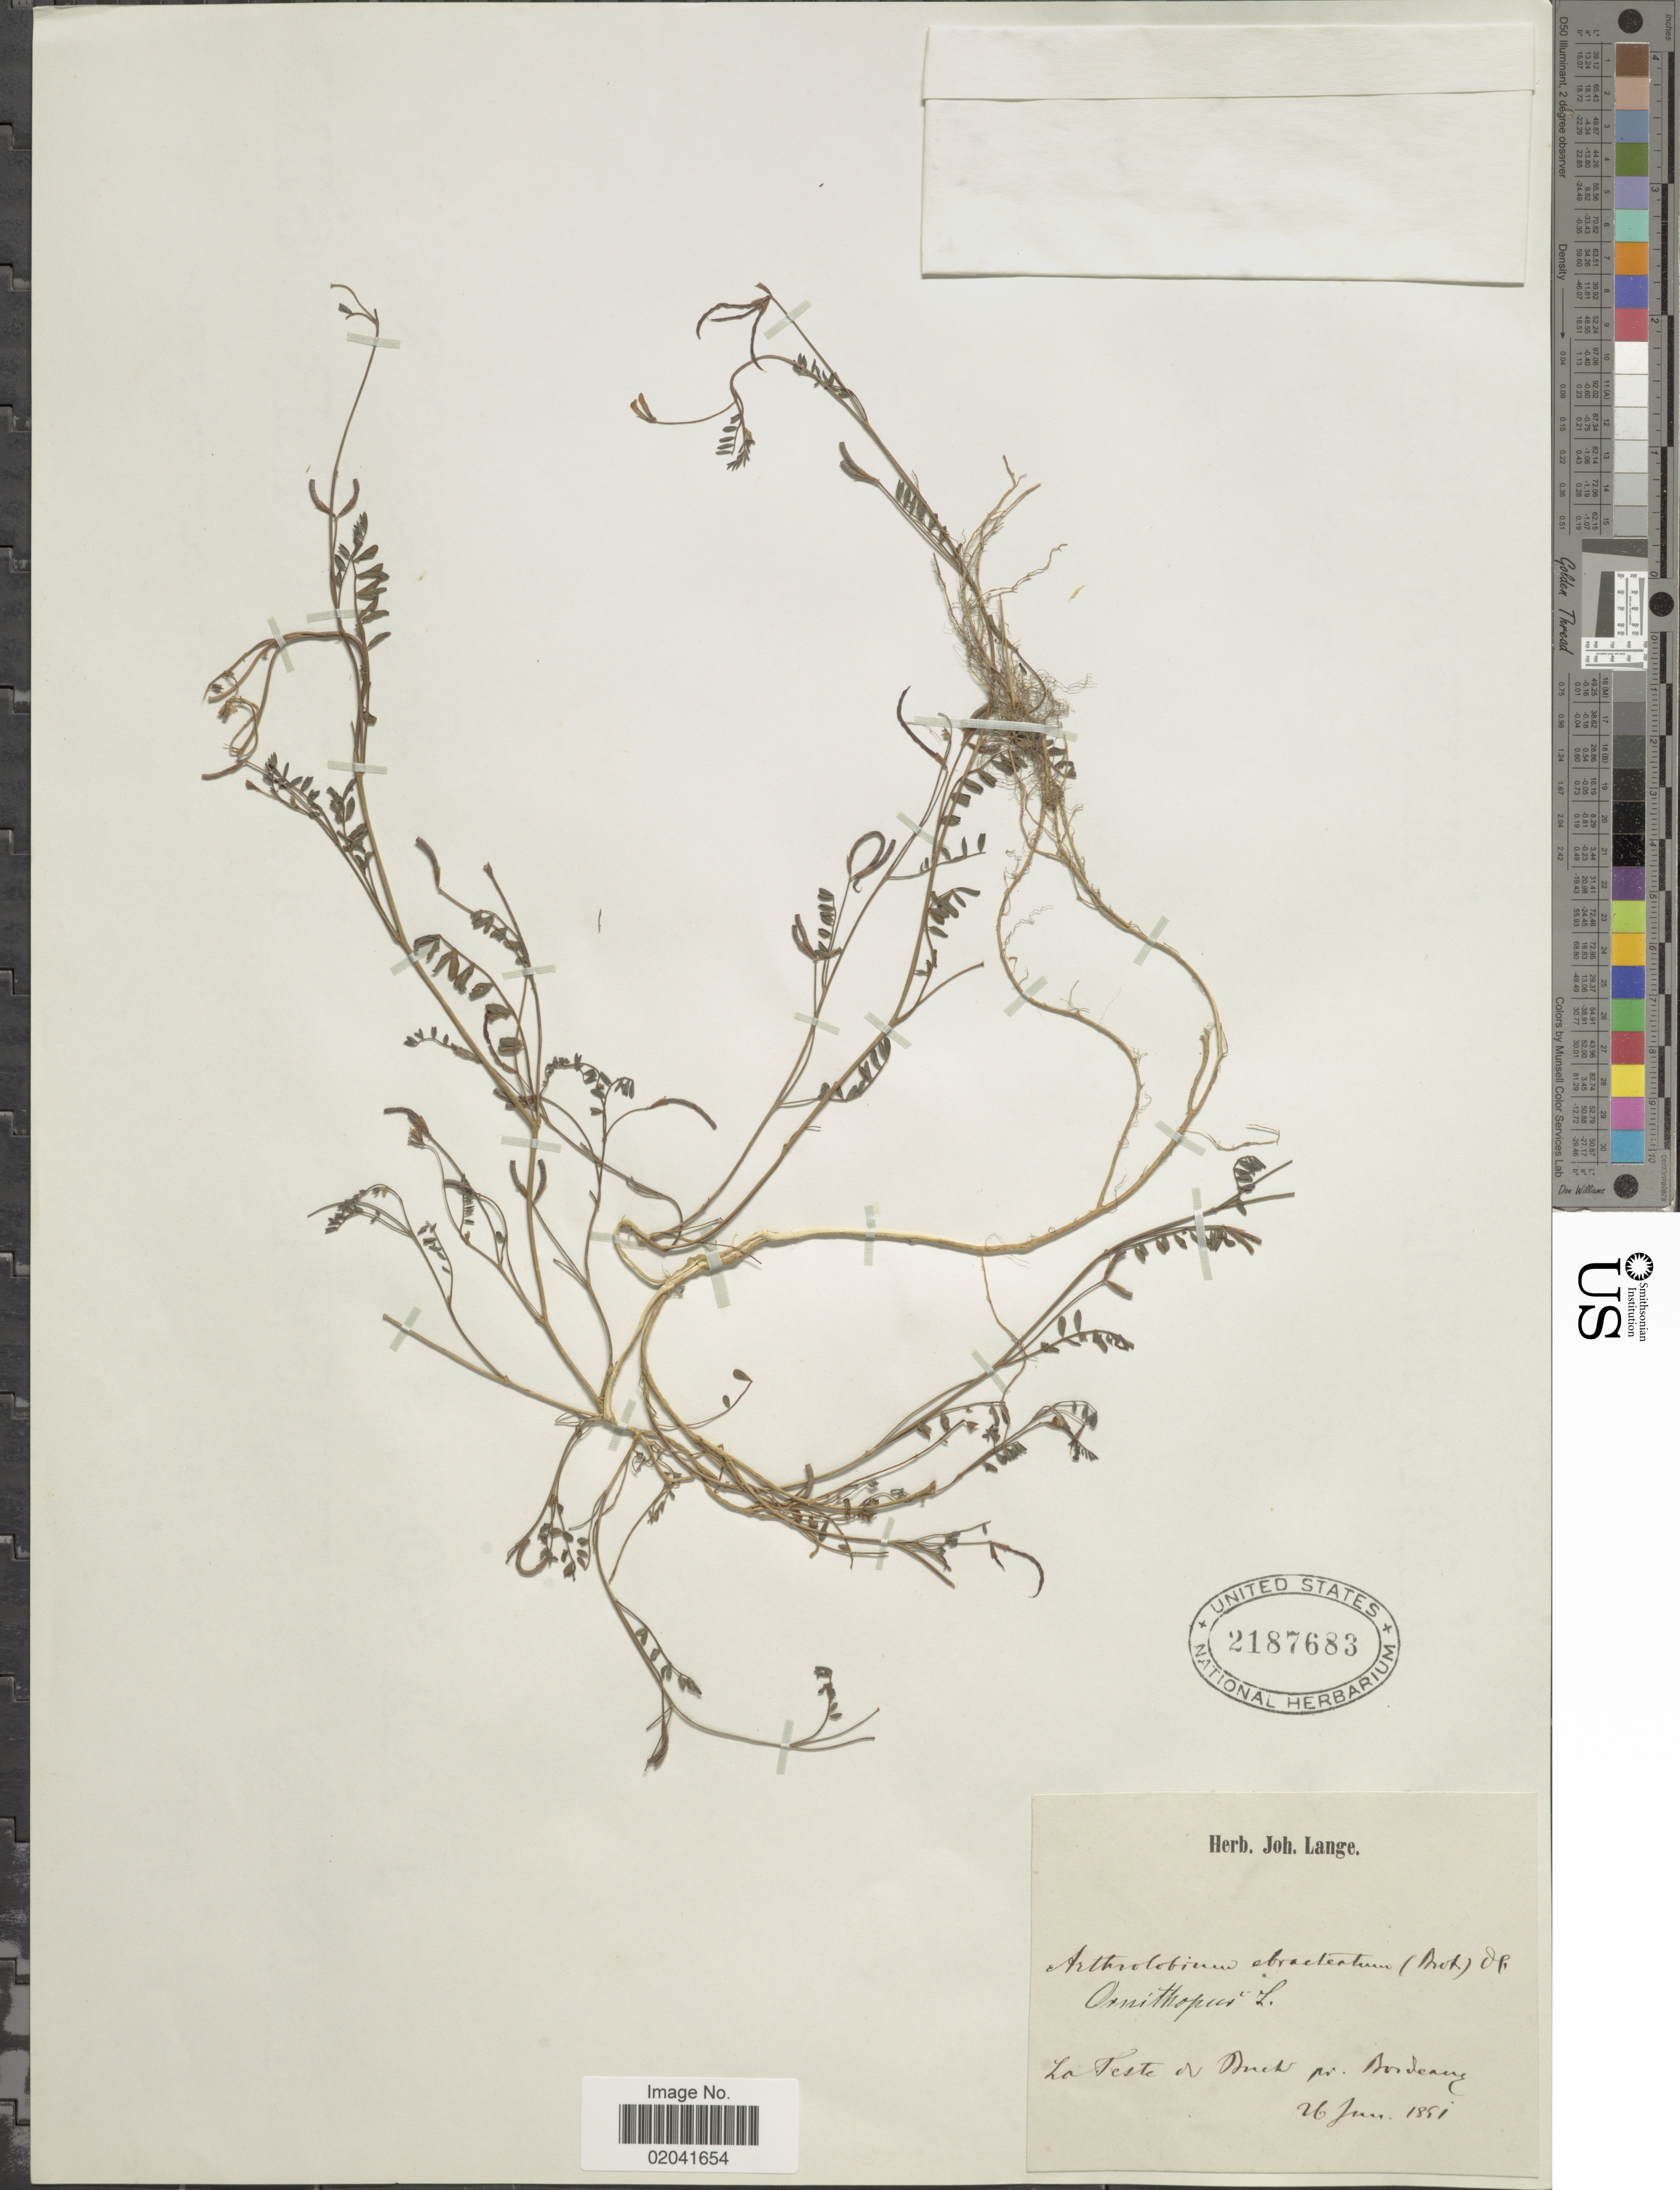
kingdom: Plantae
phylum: Tracheophyta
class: Magnoliopsida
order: Fabales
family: Fabaceae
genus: Ornithopus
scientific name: Ornithopus ebracteatus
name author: Brot.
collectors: ex herb. Joh. Lange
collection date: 1851-06-26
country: France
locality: La Teste de Duch pr. Bordeaux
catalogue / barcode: US 2187683